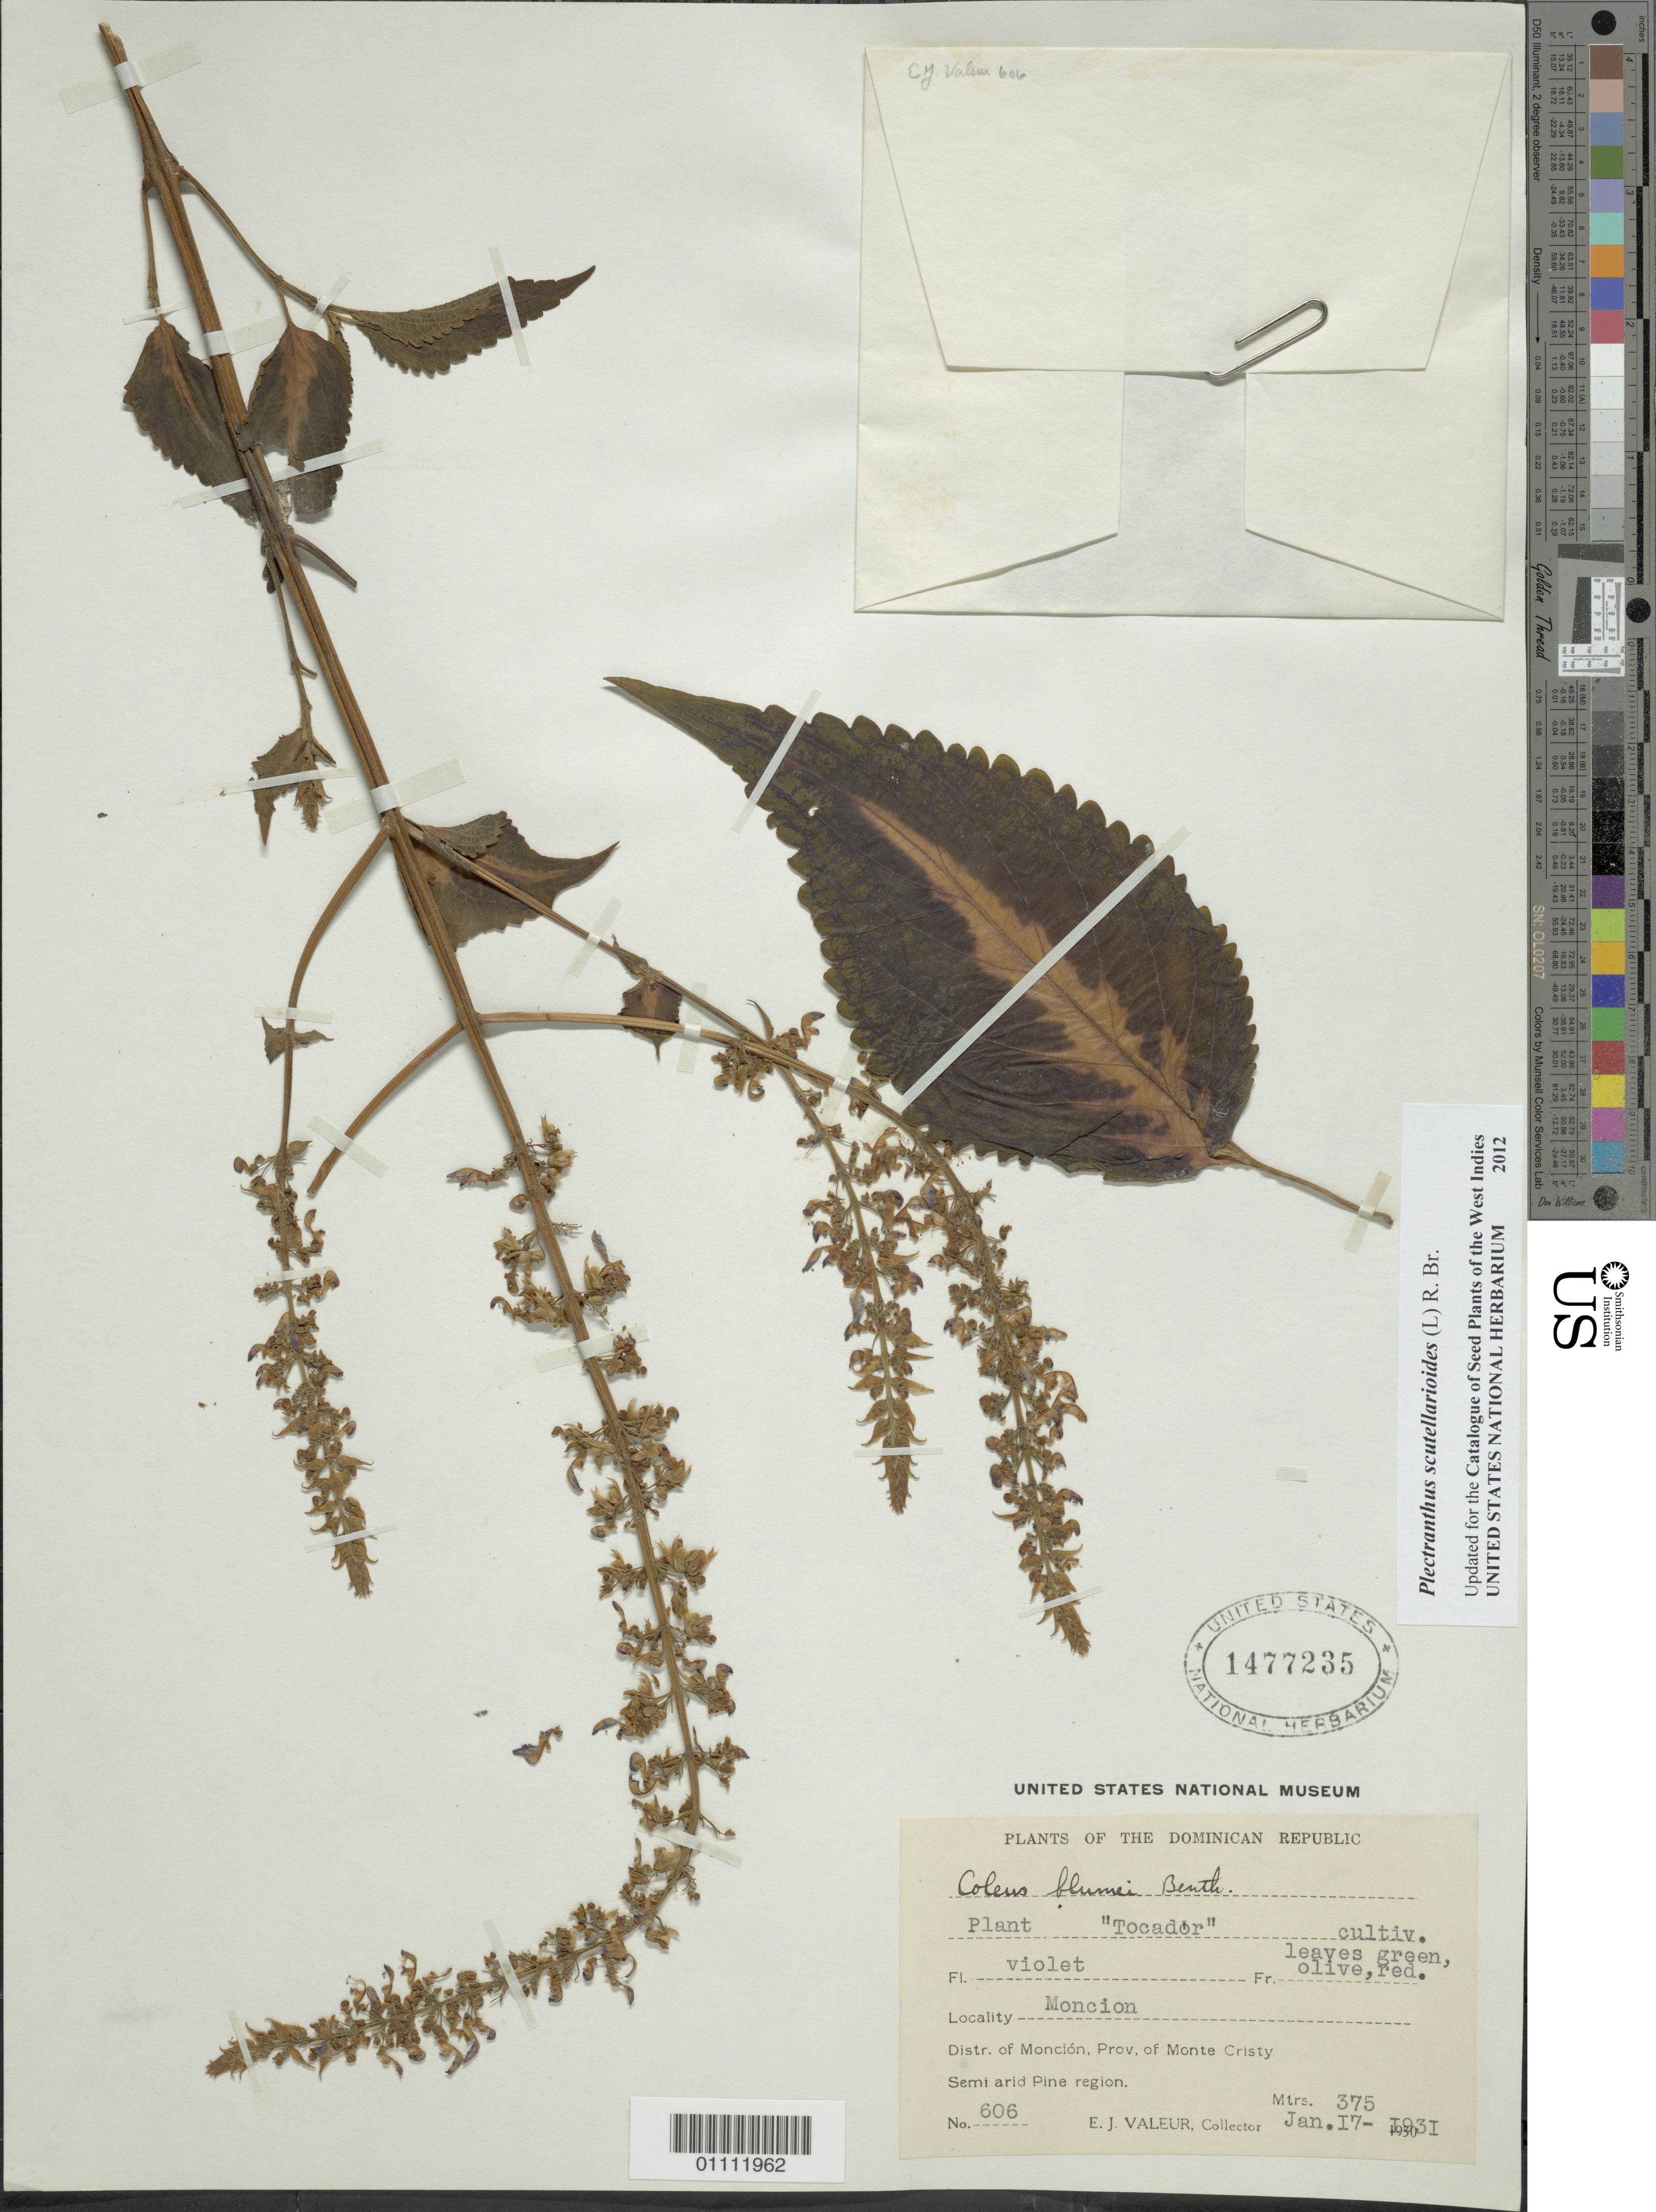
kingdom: Plantae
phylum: Tracheophyta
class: Magnoliopsida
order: Lamiales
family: Lamiaceae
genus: Plectranthus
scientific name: Plectranthus scutellarioides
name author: (L.) R. Br.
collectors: E. Valeur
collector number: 606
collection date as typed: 17 Jan 1931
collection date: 1931-01-17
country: Dominican Republic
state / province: Monte Cristi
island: Hispaniola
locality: Monción, Monción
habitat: Semi-arid Pine region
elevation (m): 375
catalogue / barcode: US 1477235